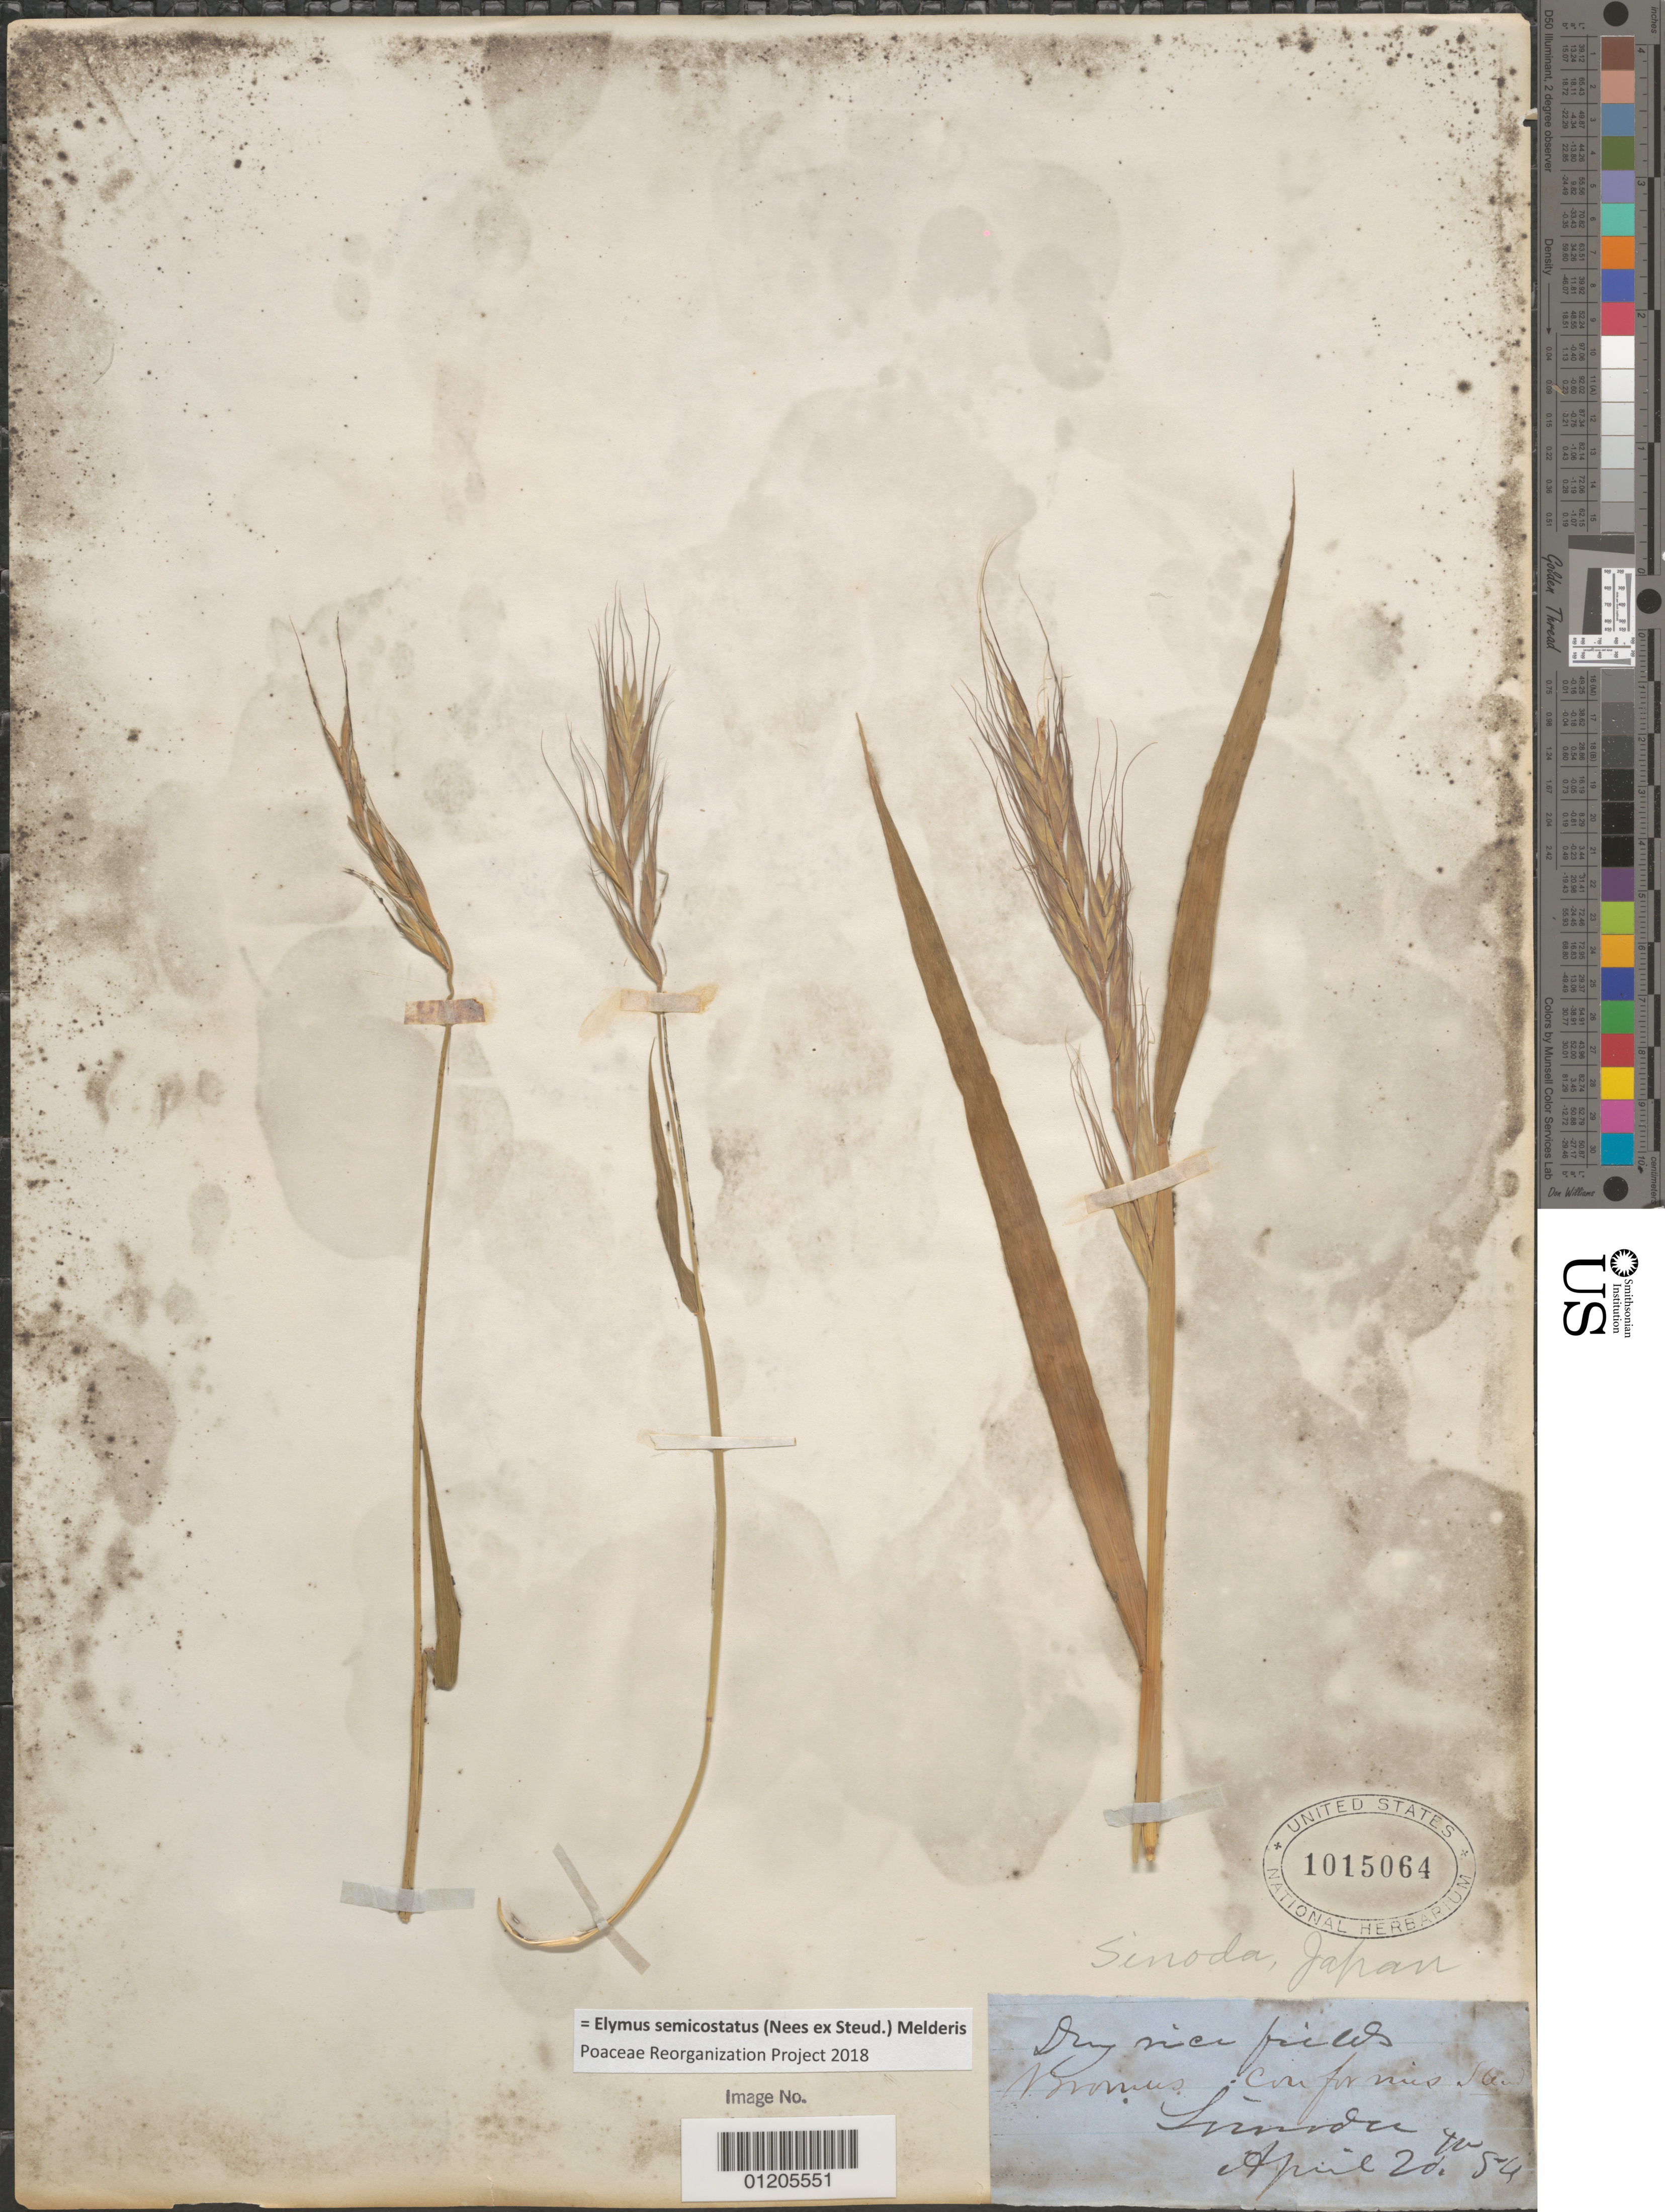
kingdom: Plantae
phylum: Tracheophyta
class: Liliopsida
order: Poales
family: Poaceae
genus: Elymus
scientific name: Elymus semicostatus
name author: (Nees ex Steud.) Melderis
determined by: Poaceae Reorganization Project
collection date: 1854-04-20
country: Japan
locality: Simoda.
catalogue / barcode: US 1015064